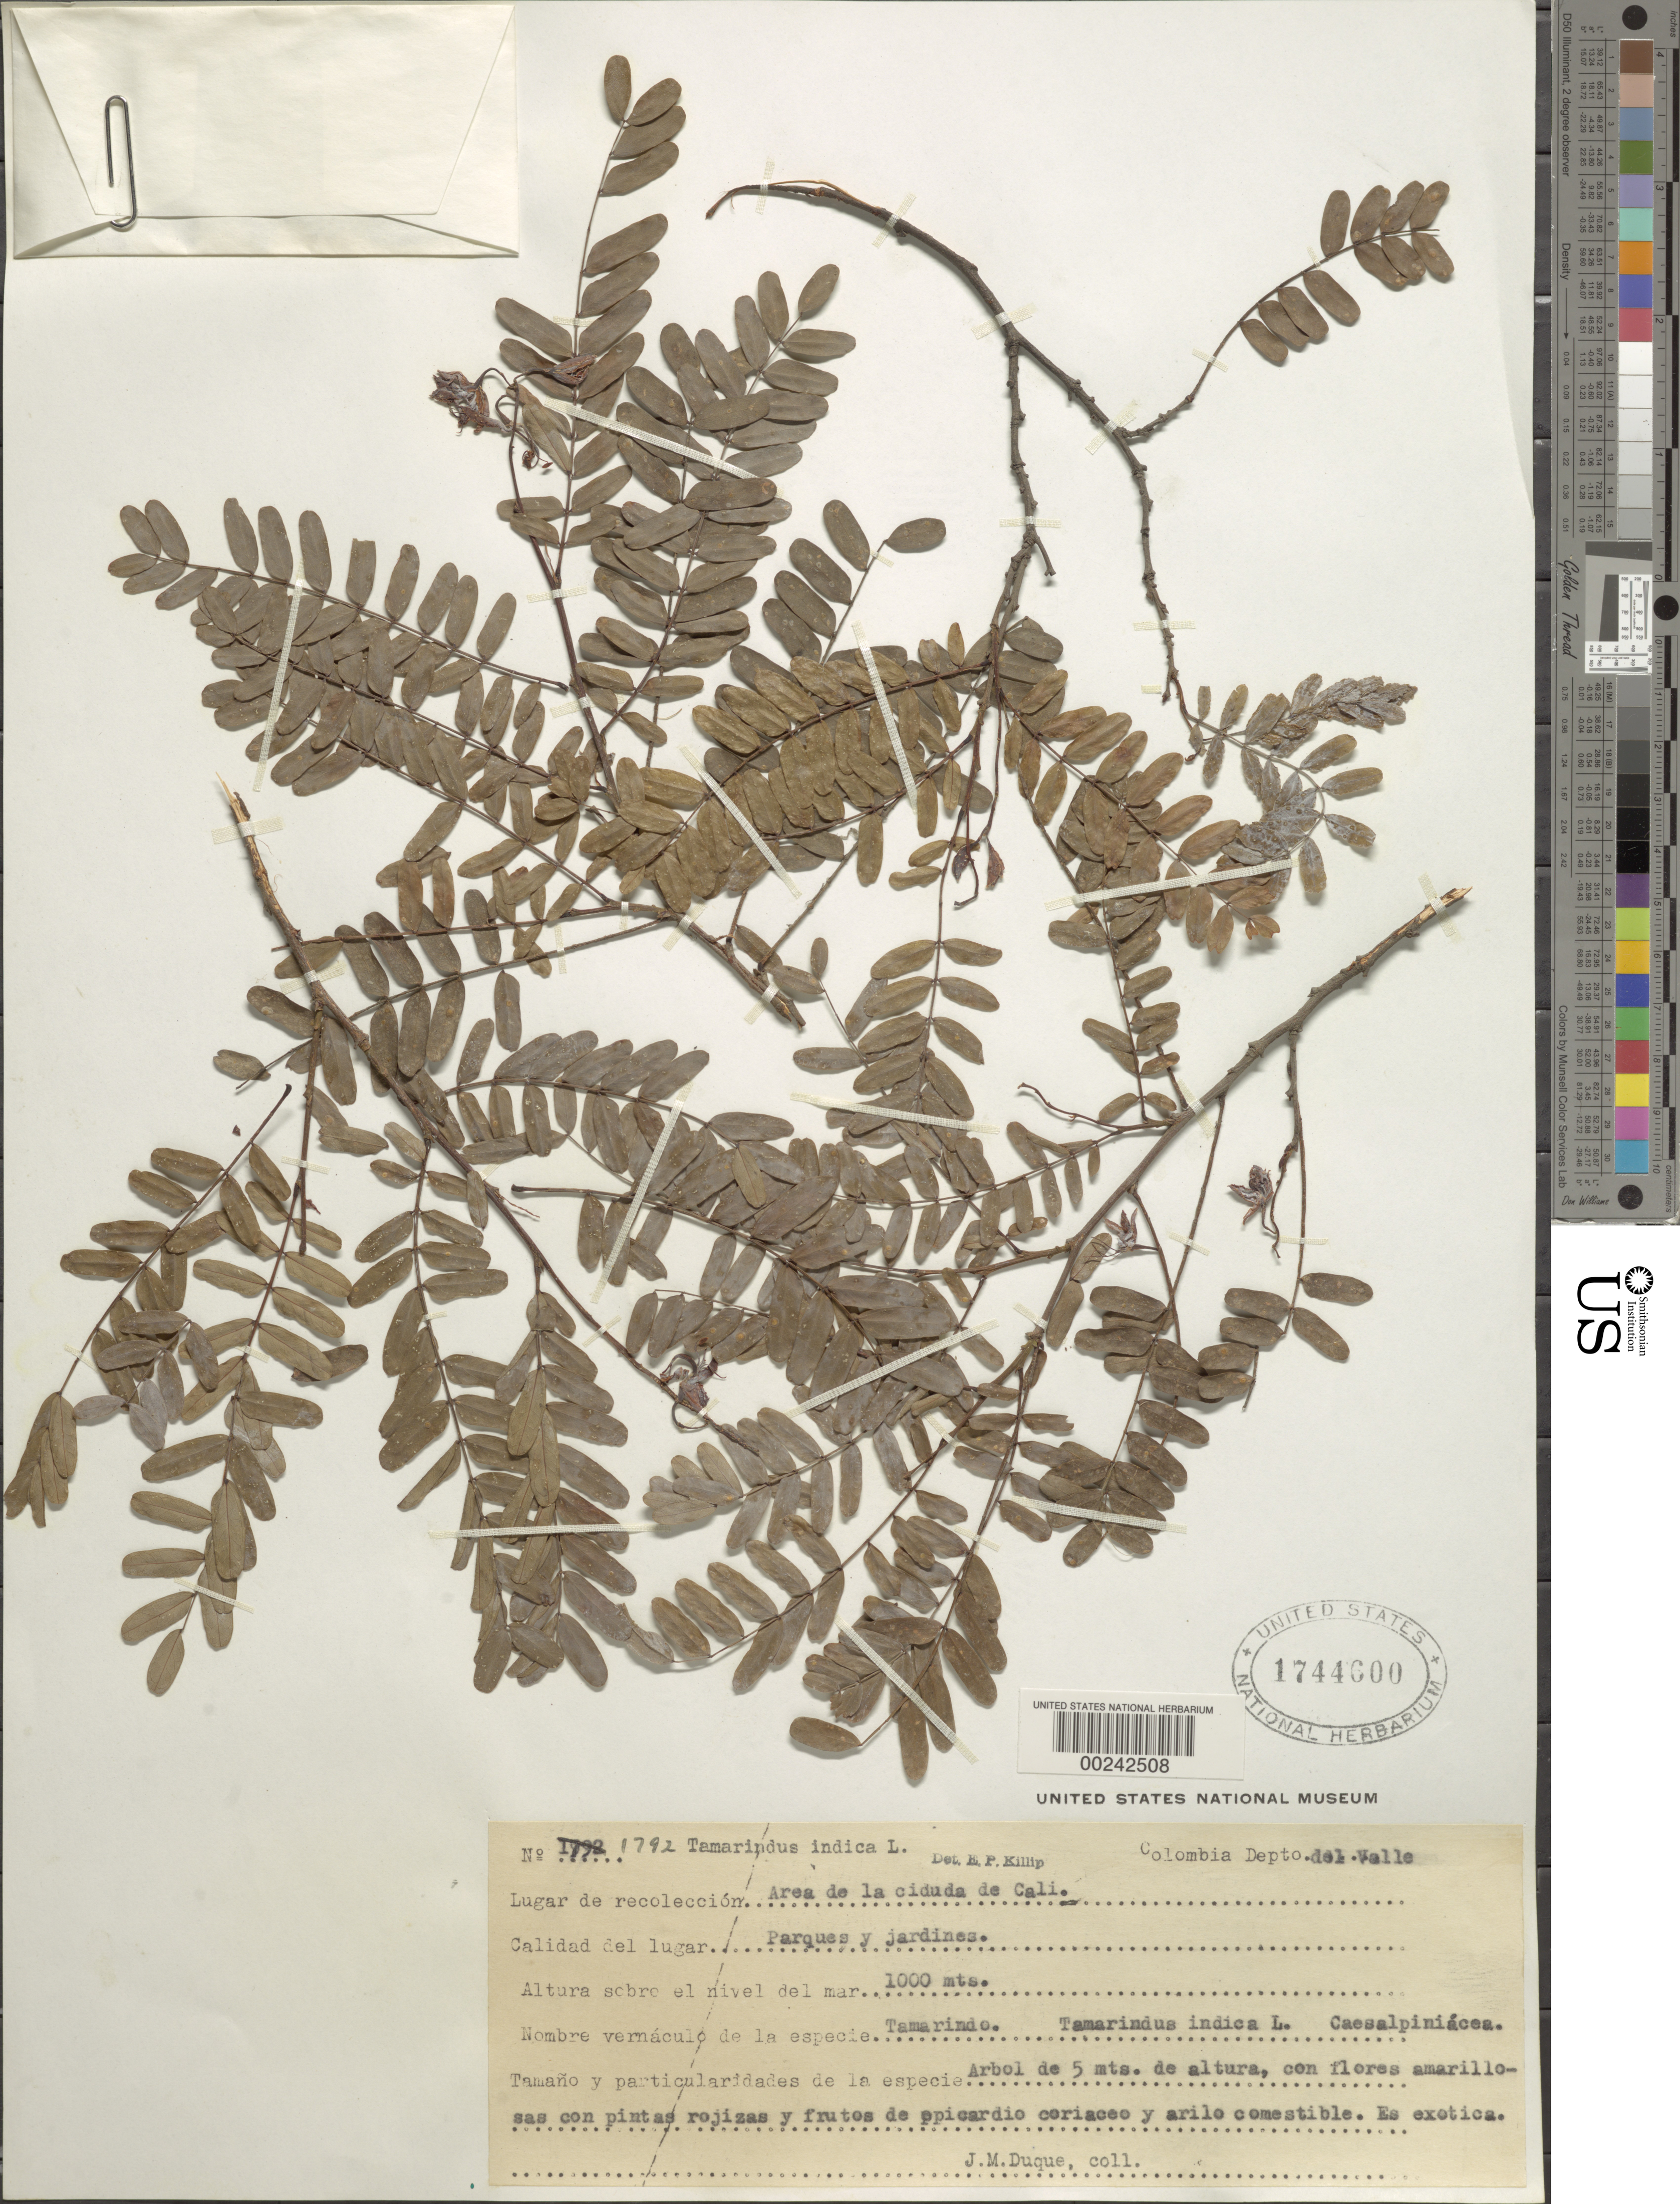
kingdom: Plantae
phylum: Tracheophyta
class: Magnoliopsida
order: Fabales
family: Fabaceae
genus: Tamarindus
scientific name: Tamarindus indica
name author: L.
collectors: J. M. Duque Jaramillo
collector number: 1792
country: Colombia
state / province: Valle del Cauca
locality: Vicinity of cidudad de Cali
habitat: Parks and gardens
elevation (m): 400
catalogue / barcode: US 1744600